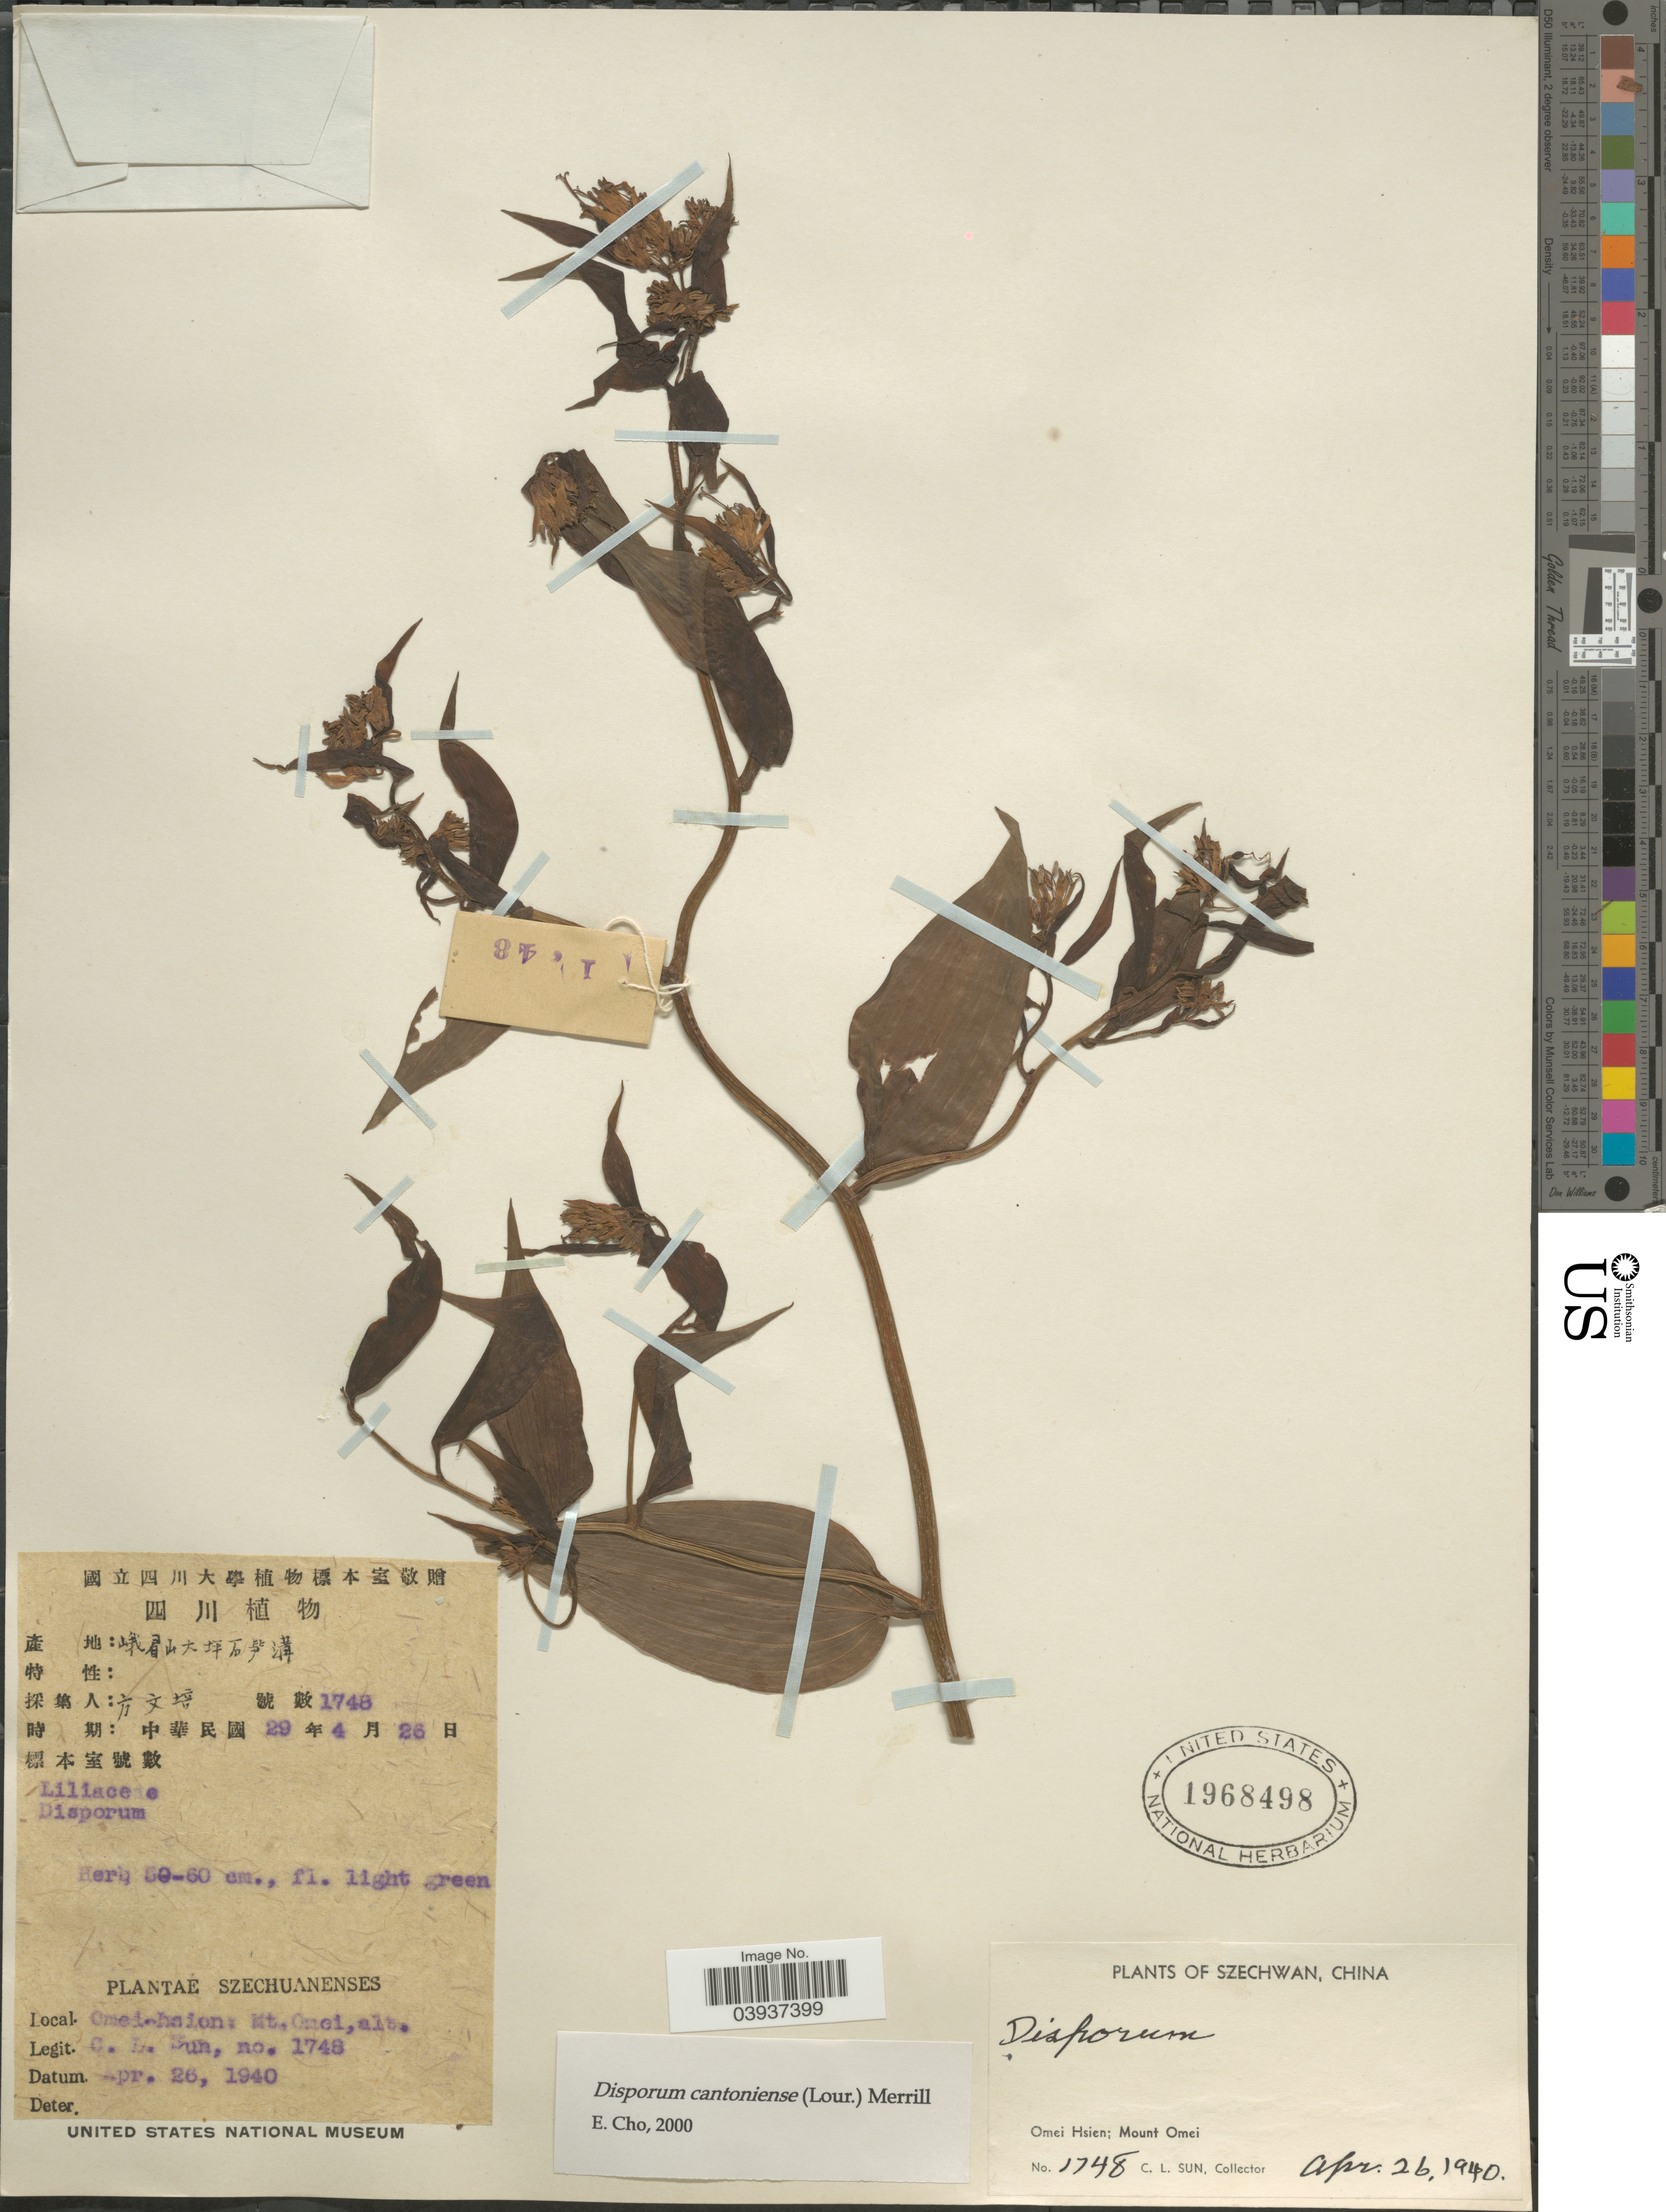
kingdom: Plantae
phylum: Tracheophyta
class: Liliopsida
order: Liliales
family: Colchicaceae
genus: Disporum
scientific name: Disporum cantoniense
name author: (Lour.) Merr.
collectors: C. Sun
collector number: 1748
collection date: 1940-04-26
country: China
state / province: Sichuan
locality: Szechwan. Omei Hsien; Mount Omei.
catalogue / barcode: US 1968498